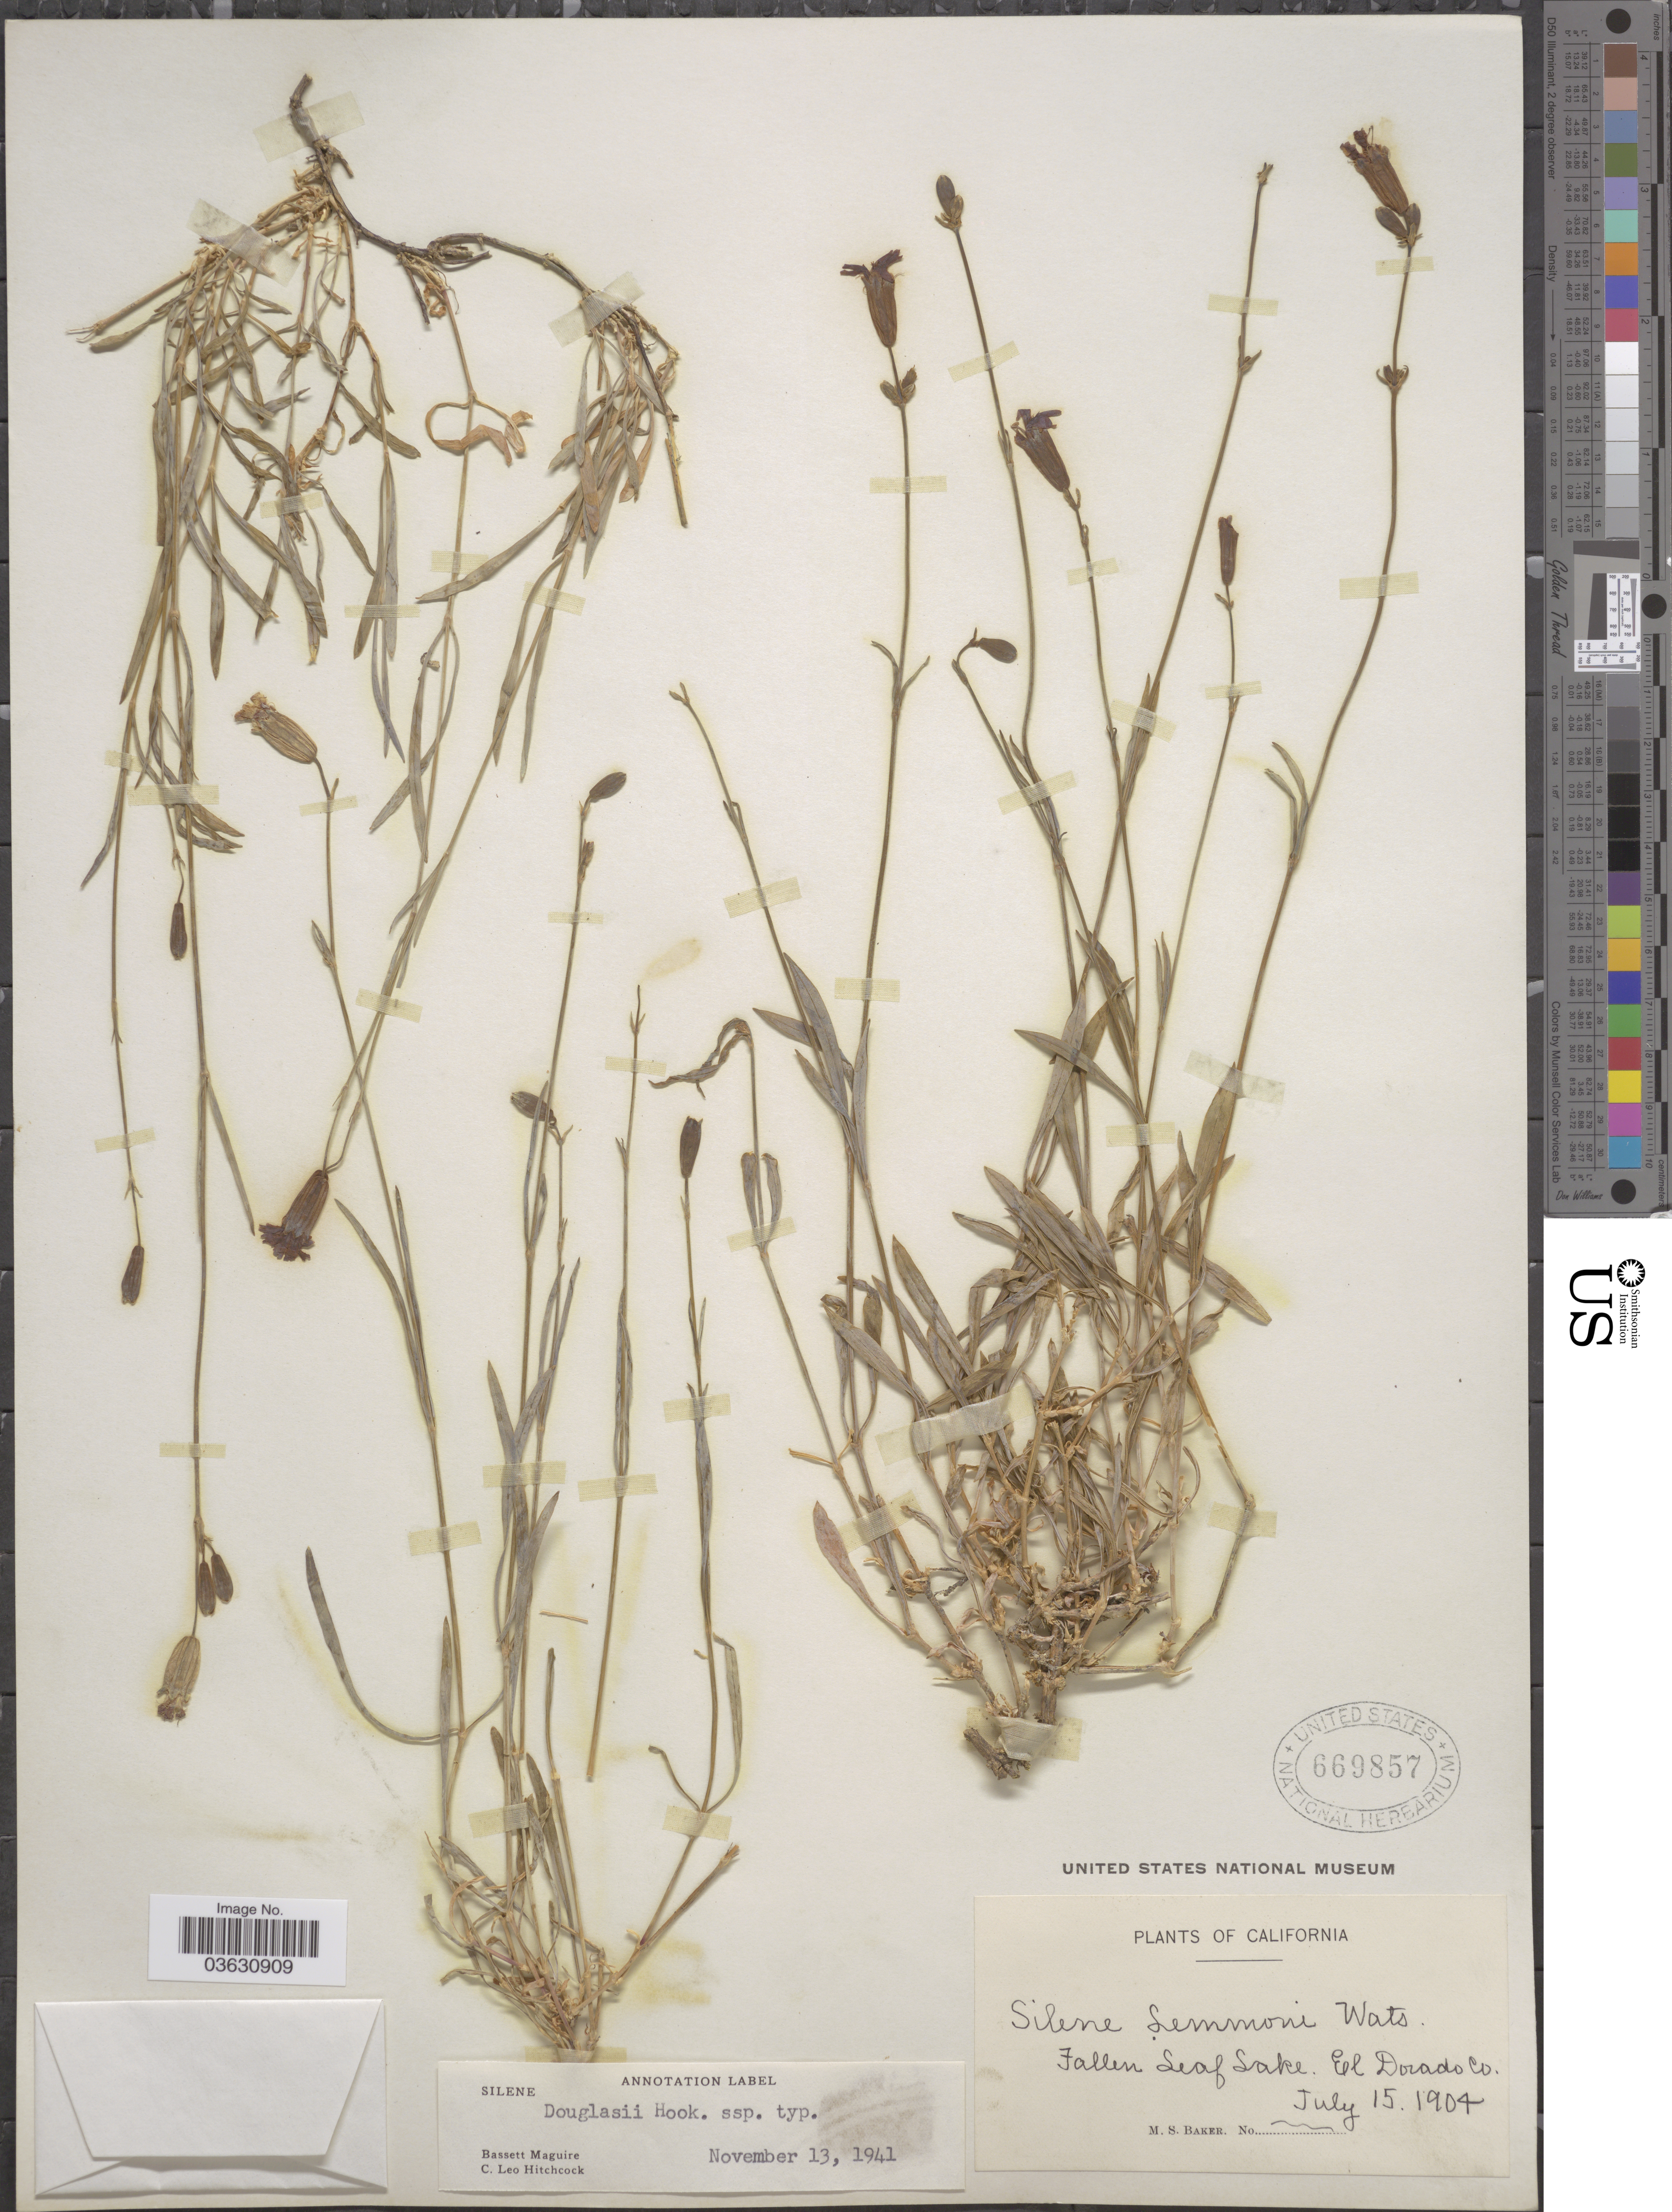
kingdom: Plantae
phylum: Tracheophyta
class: Magnoliopsida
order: Caryophyllales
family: Caryophyllaceae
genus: Silene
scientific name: Silene douglasii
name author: Hook.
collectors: M. S. Baker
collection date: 1904-07-15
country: United States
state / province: California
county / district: El Dorado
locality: Fallen Leaf Lake, El Dorado Co.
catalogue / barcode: US 669857